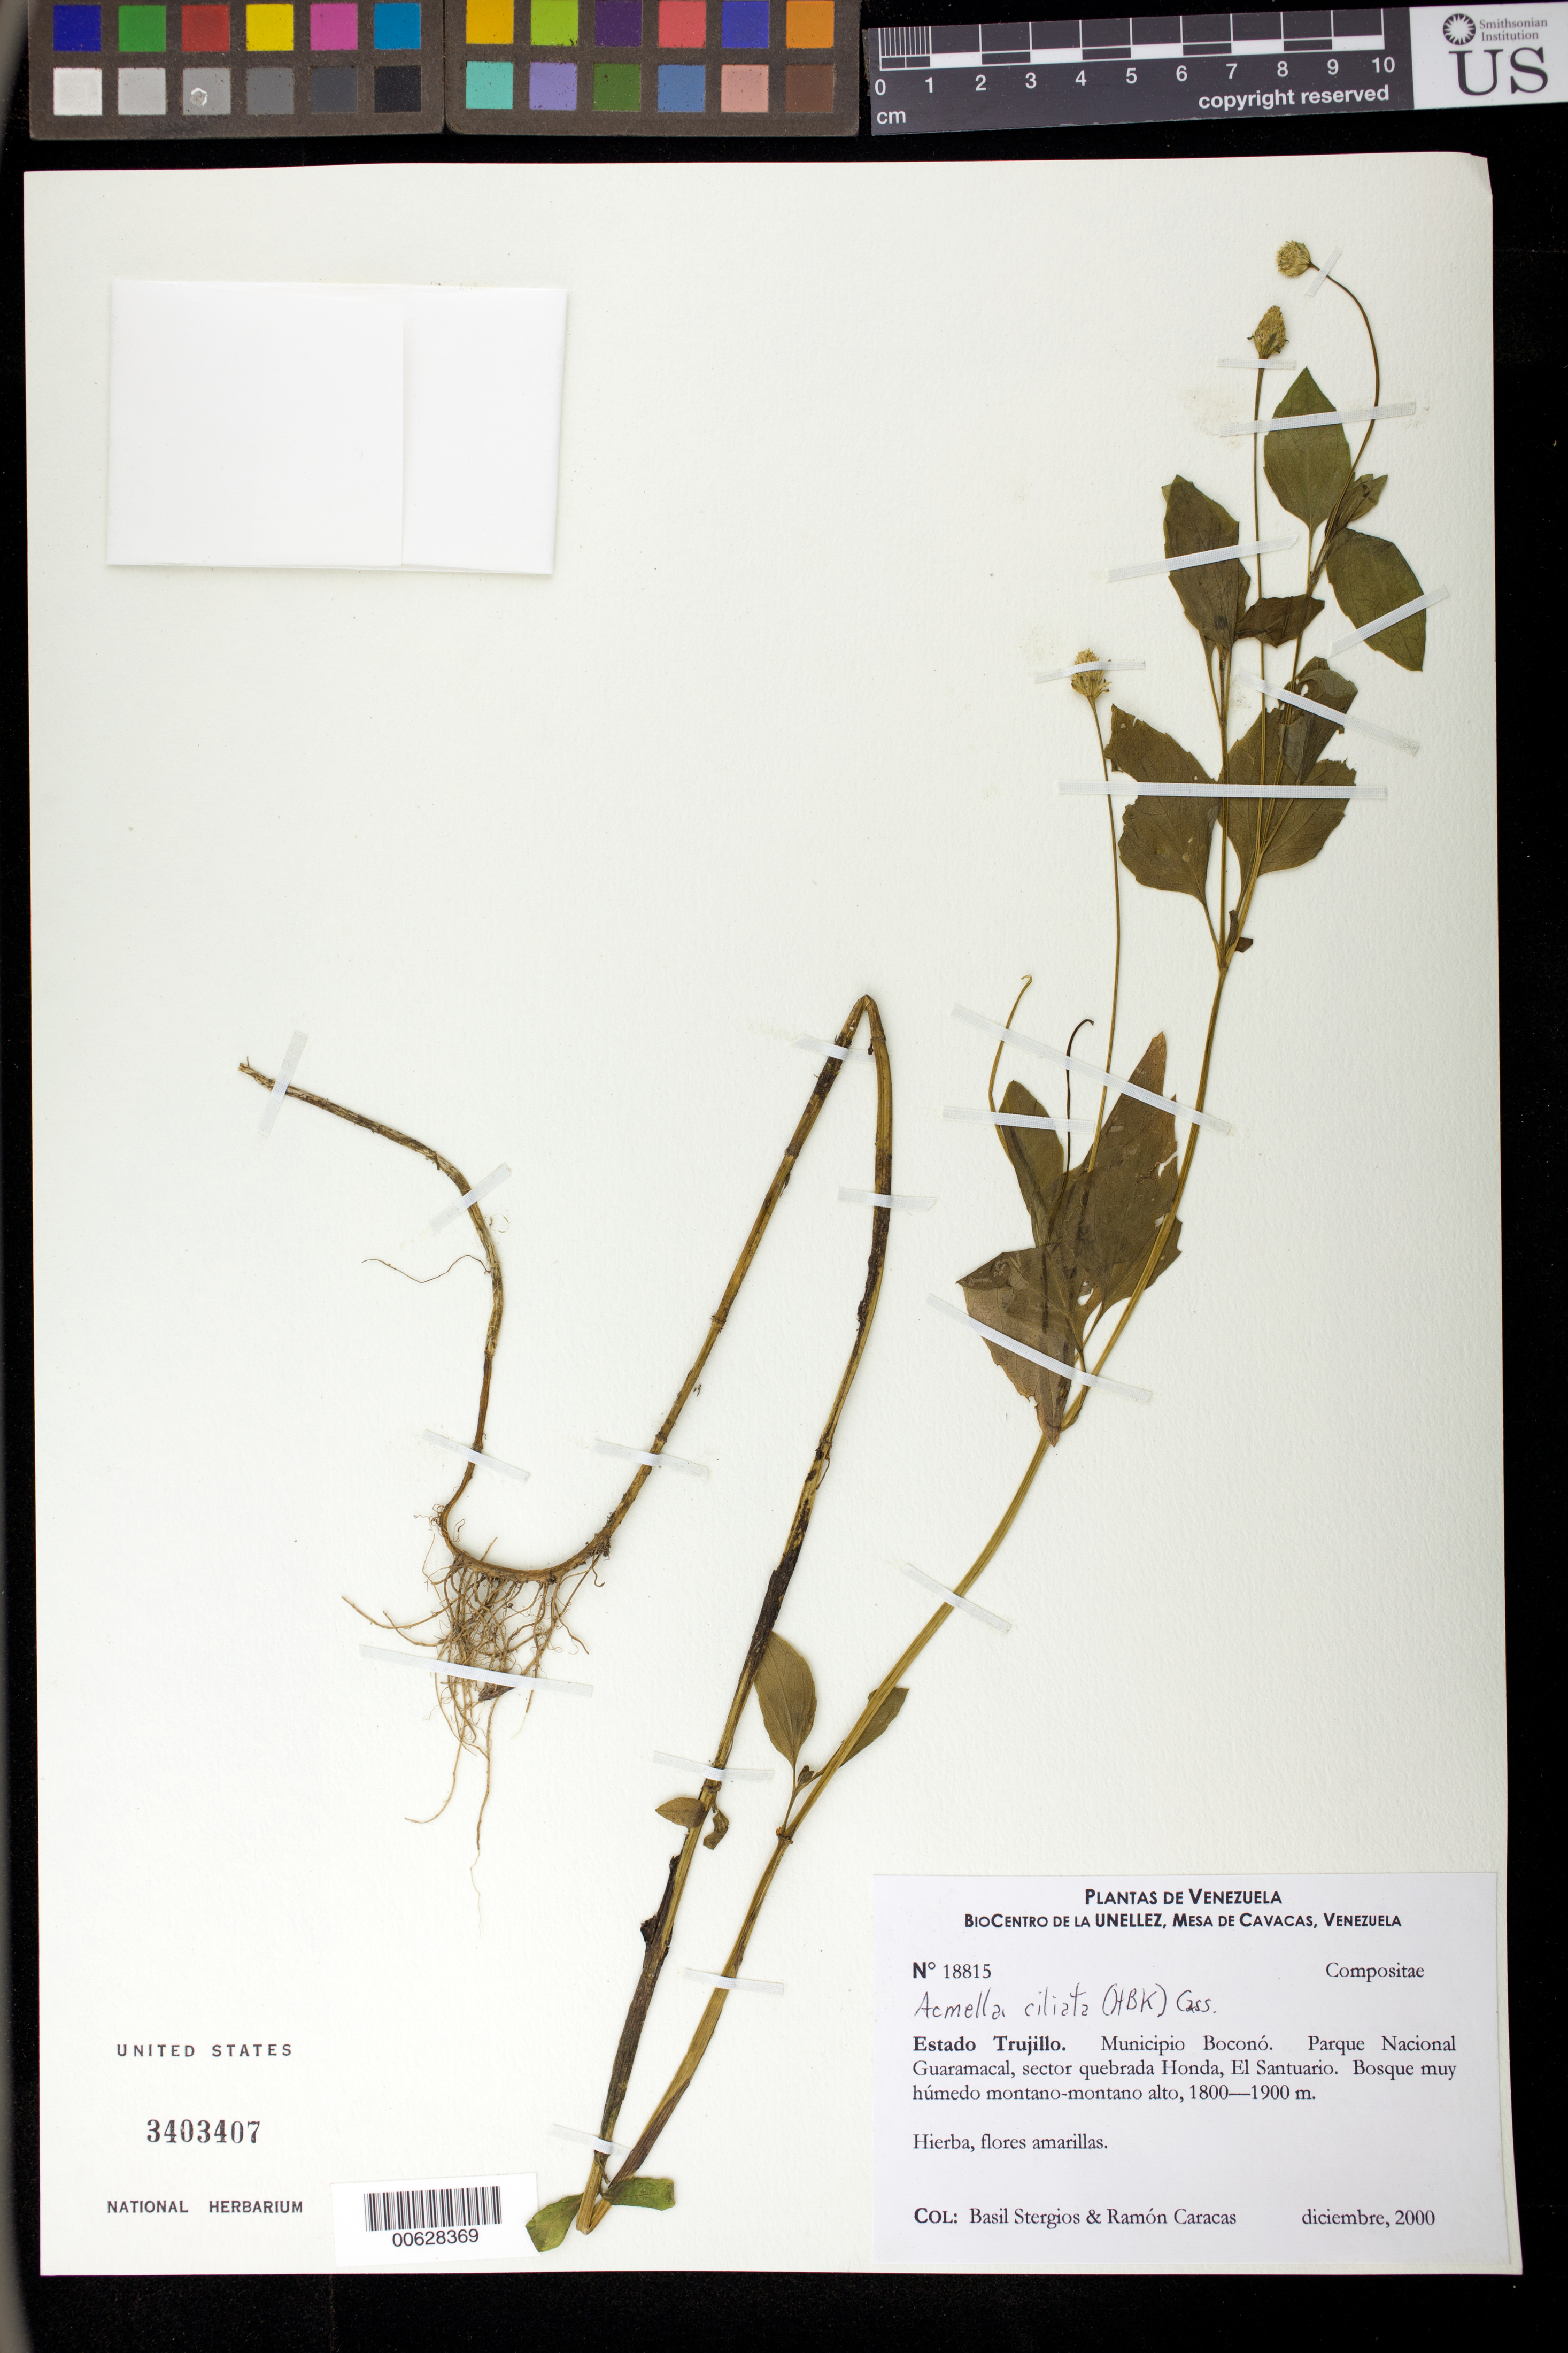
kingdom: Plantae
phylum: Tracheophyta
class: Magnoliopsida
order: Asterales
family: Asteraceae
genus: Acmella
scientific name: Acmella ciliata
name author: (Kunth) Cass.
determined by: Robinson, Harold E., (US)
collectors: B. G. Stergios & R. Caracas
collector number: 18815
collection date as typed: Dec 2000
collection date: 2000-12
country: Venezuela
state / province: Trujillo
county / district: Boconó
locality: Parque Nacional Guaramacal, quebrada Honda, El Santuario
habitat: Bosque muy húmedo montano-montano alto.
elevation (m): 1800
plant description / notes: PORT, US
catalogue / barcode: US 3403407